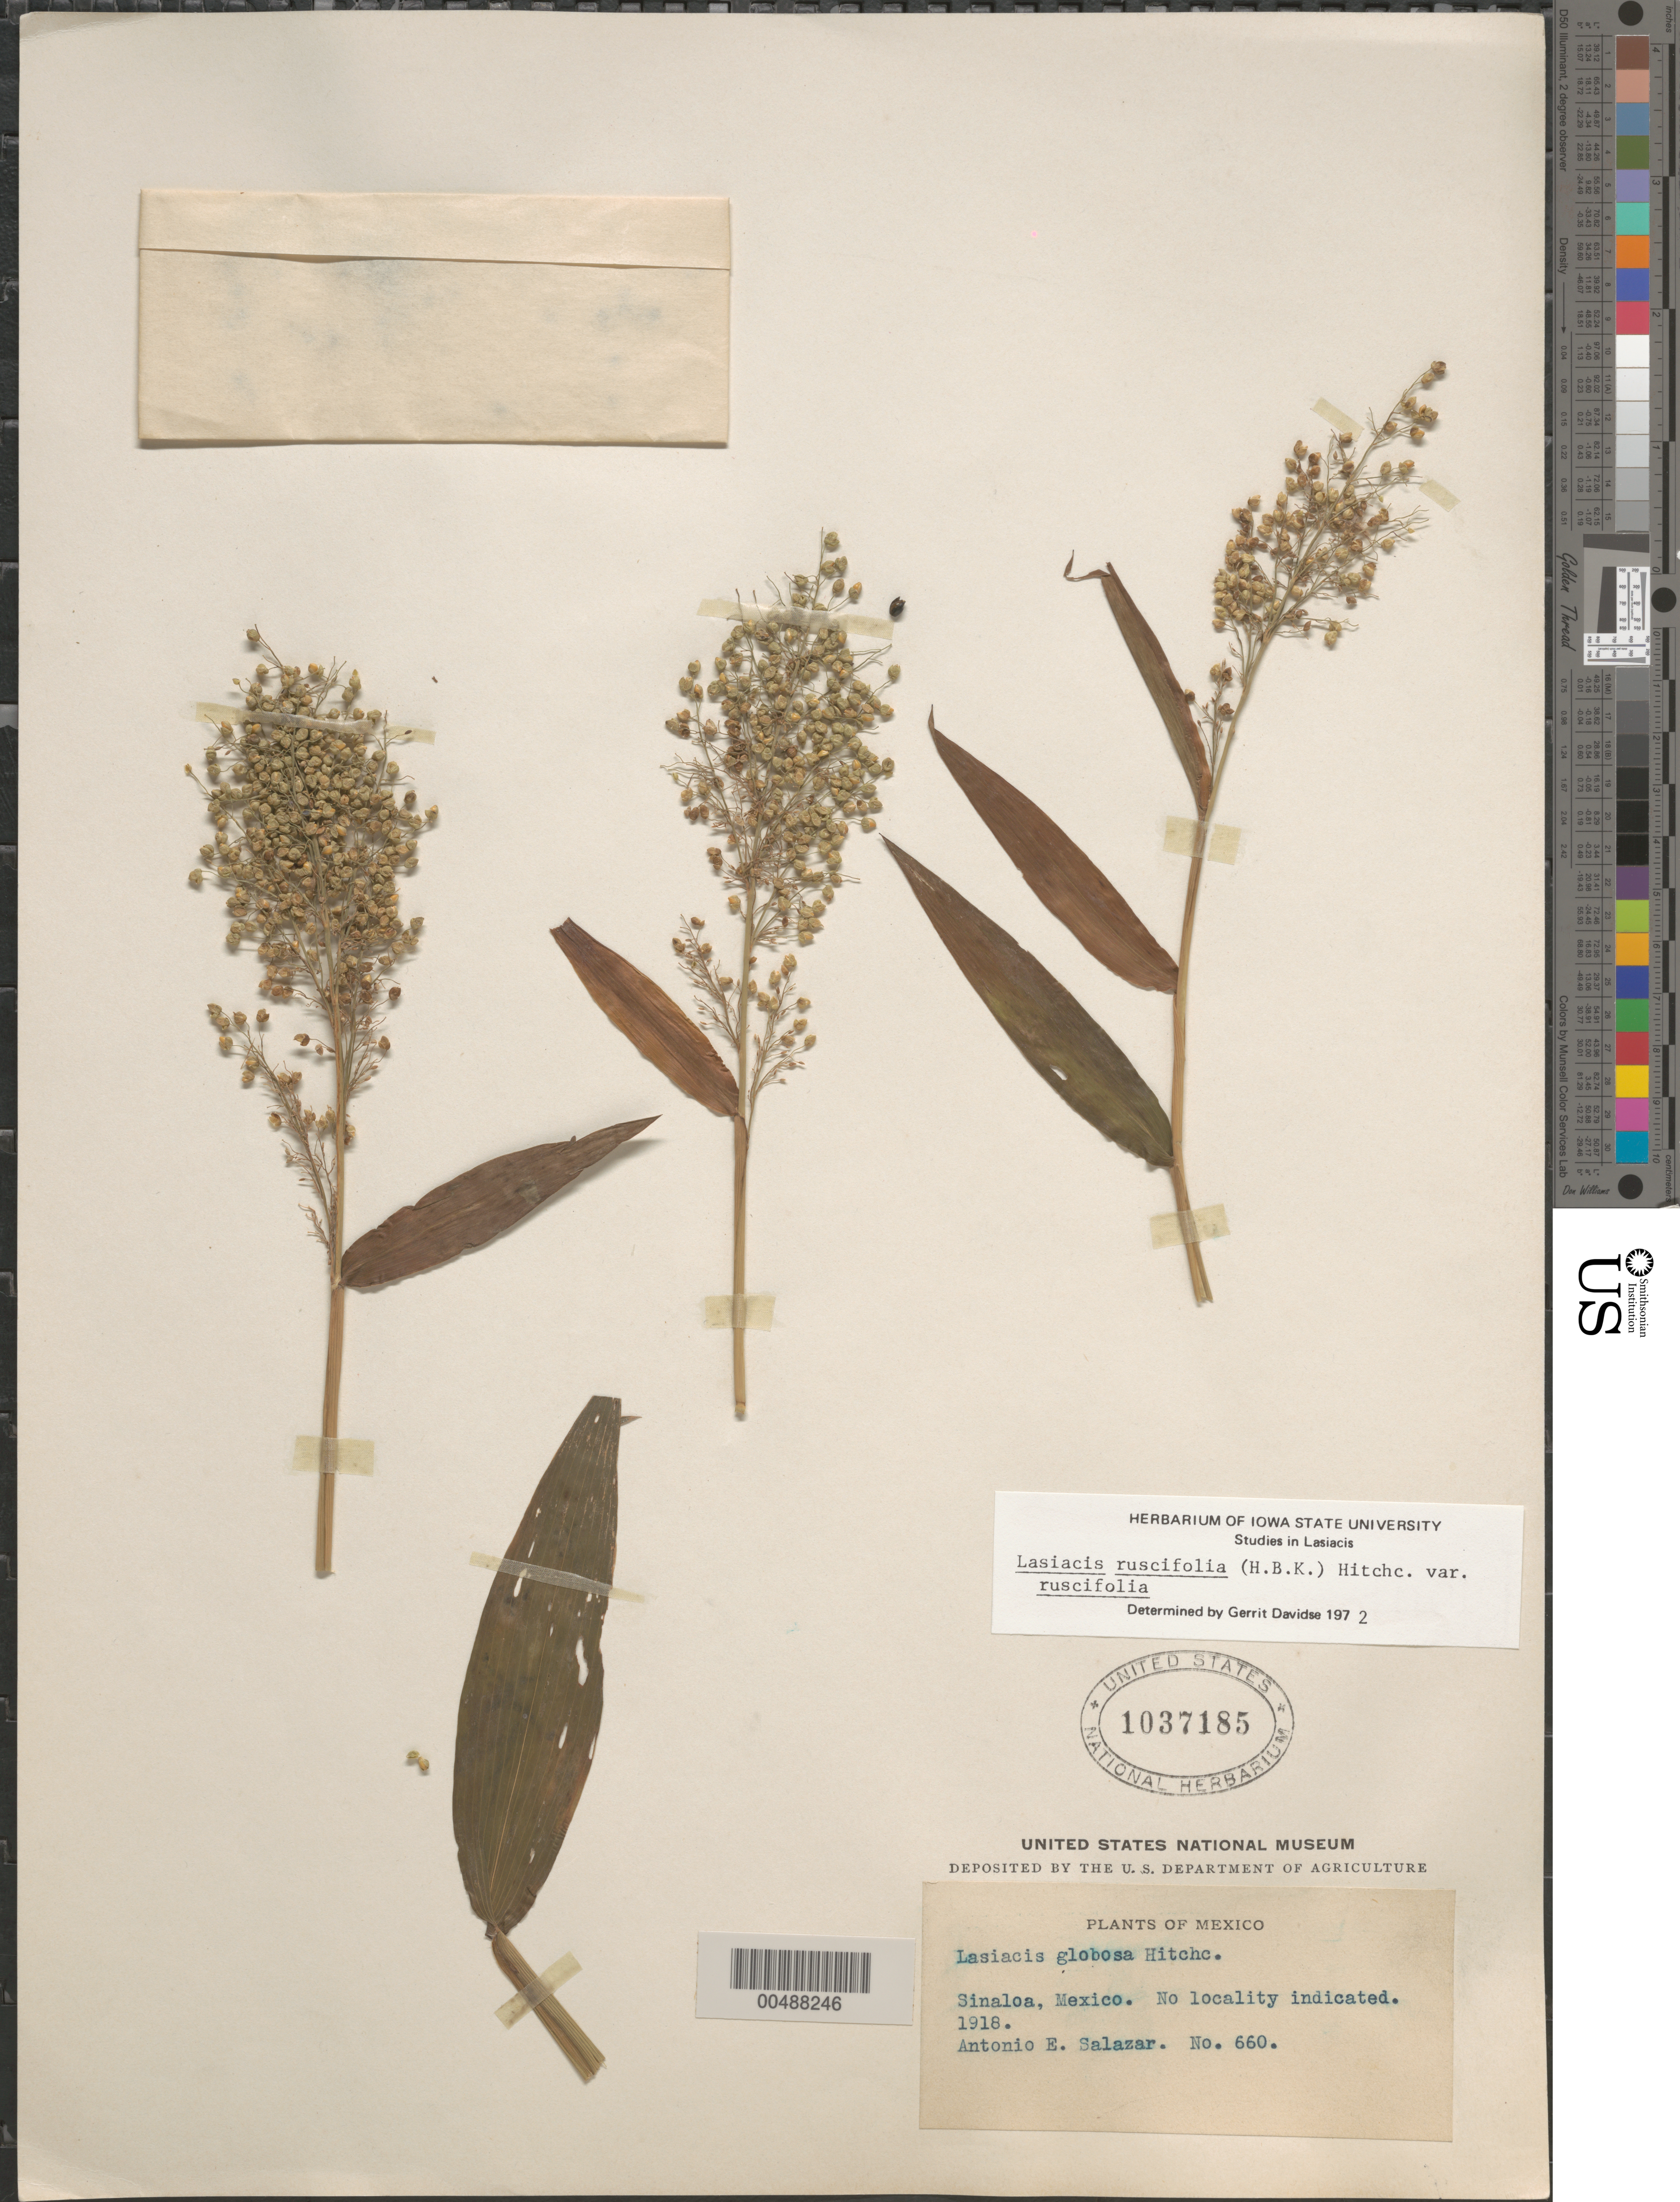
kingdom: Plantae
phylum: Tracheophyta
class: Liliopsida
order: Poales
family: Poaceae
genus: Lasiacis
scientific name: Lasiacis ruscifolia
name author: (Kunth) Hitchc.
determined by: Davidse, Gerrit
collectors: A. E. Salazar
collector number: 660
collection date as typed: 1918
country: Mexico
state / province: Sinaloa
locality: No locality indicated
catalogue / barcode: US 1037185